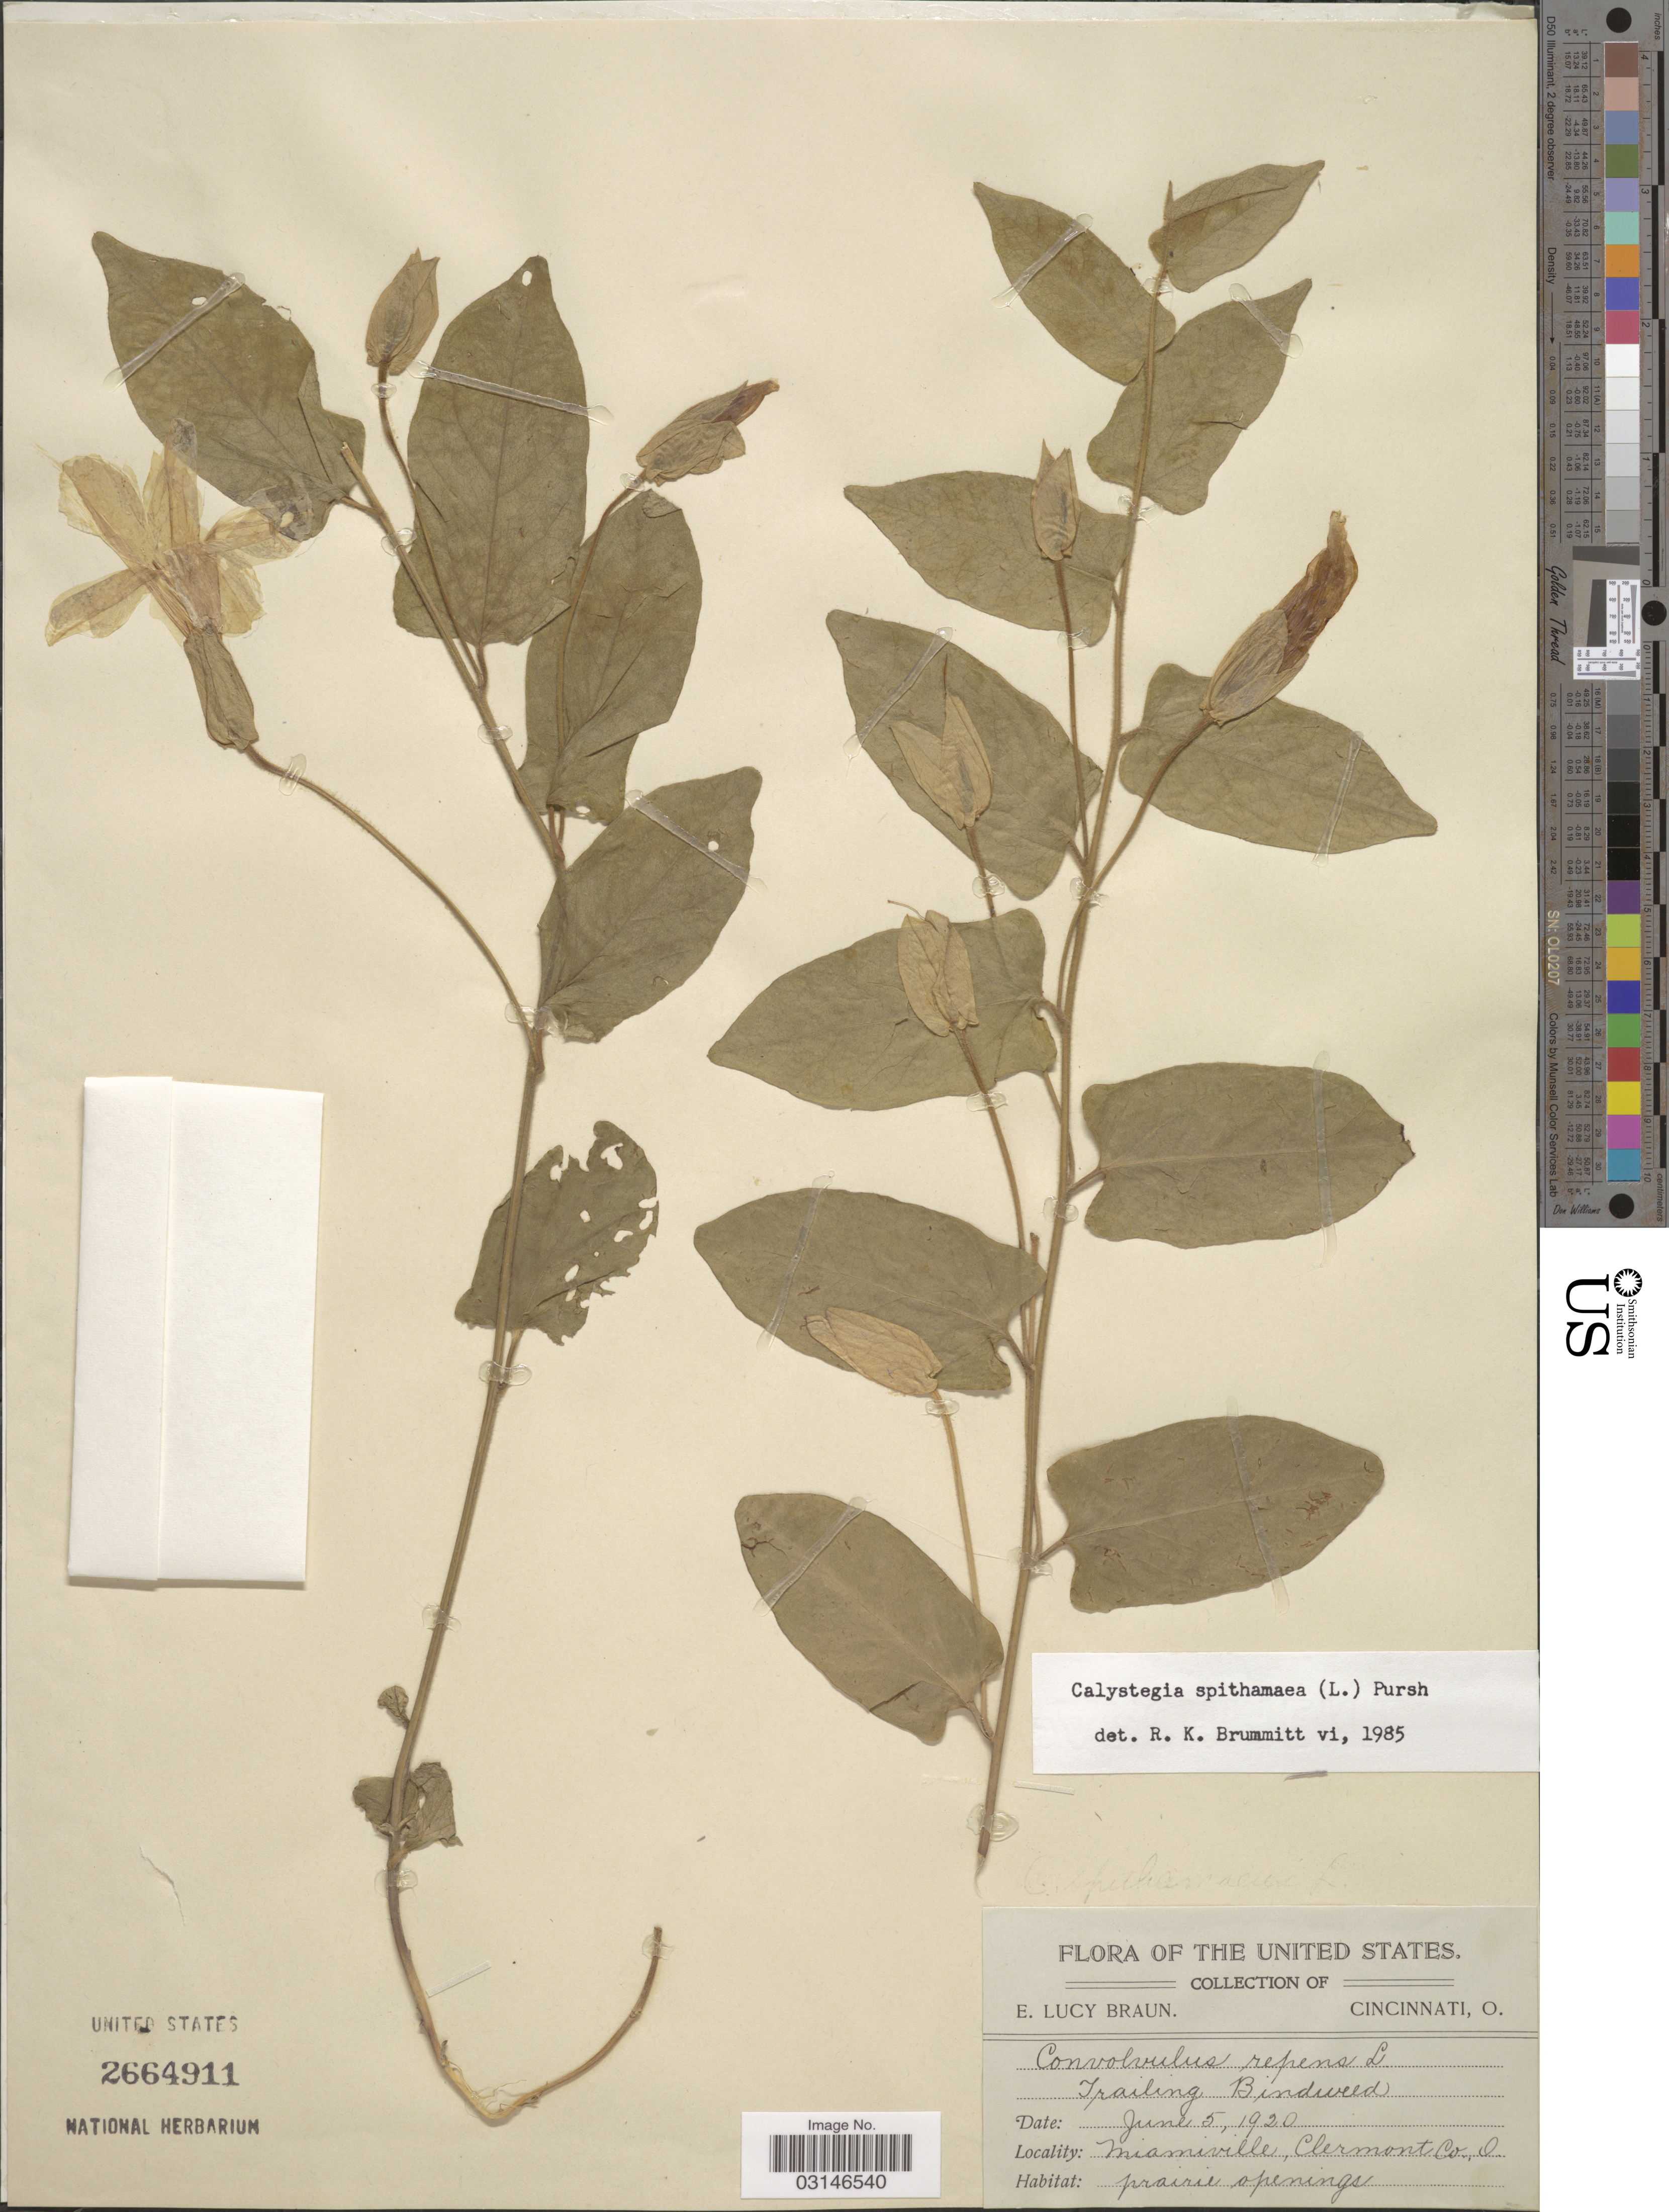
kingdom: Plantae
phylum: Tracheophyta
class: Magnoliopsida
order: Solanales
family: Convolvulaceae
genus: Calystegia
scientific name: Calystegia spithamaea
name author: (L.) Pursh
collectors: E. L. Braun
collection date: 1920-06-05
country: United States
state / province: Ohio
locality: Miamiville, Clermont Co., O.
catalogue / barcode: US 2664911